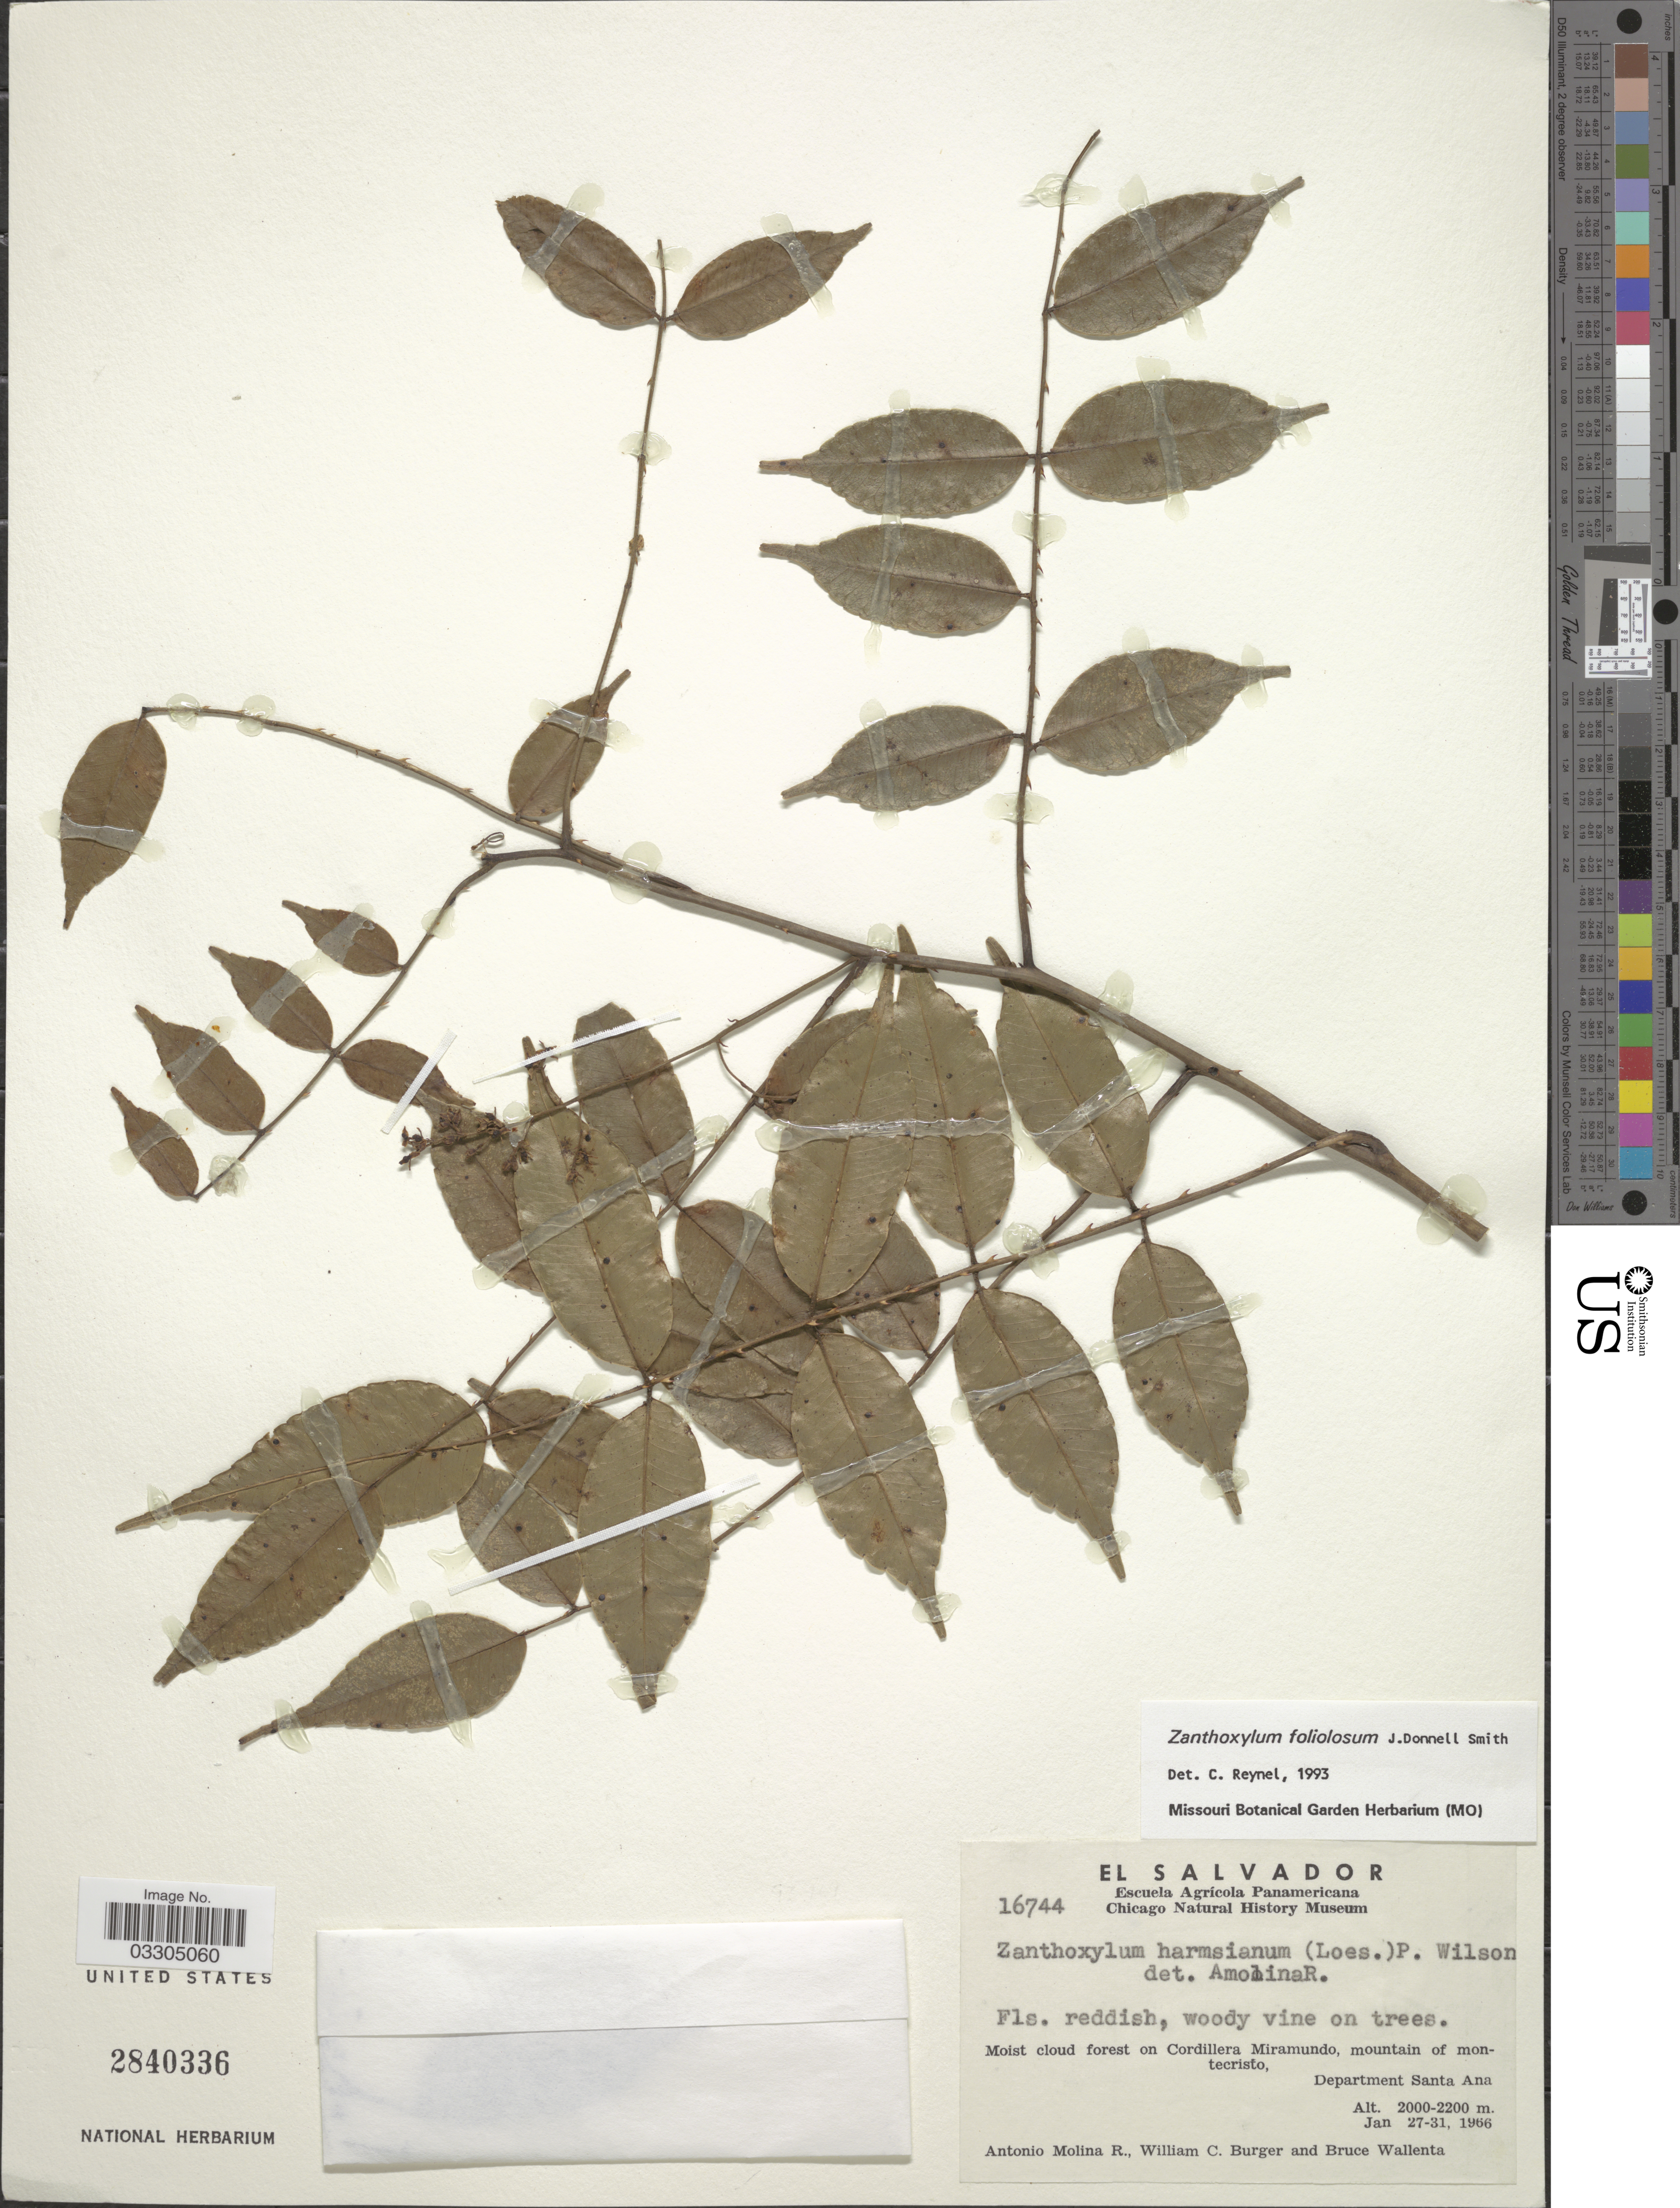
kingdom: Plantae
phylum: Tracheophyta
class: Magnoliopsida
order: Sapindales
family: Rutaceae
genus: Zanthoxylum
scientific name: Zanthoxylum foliolosum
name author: Donn. Sm.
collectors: A. Molina R., W. Burger & B. Wallenta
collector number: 16744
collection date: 1966-01-27/1966-01-31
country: El Salvador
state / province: Santa Ana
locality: Moist cloud forest on Cordillera Miramundo, mountain of montecristo, Department Santa Ana.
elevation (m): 2000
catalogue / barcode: US 2840336